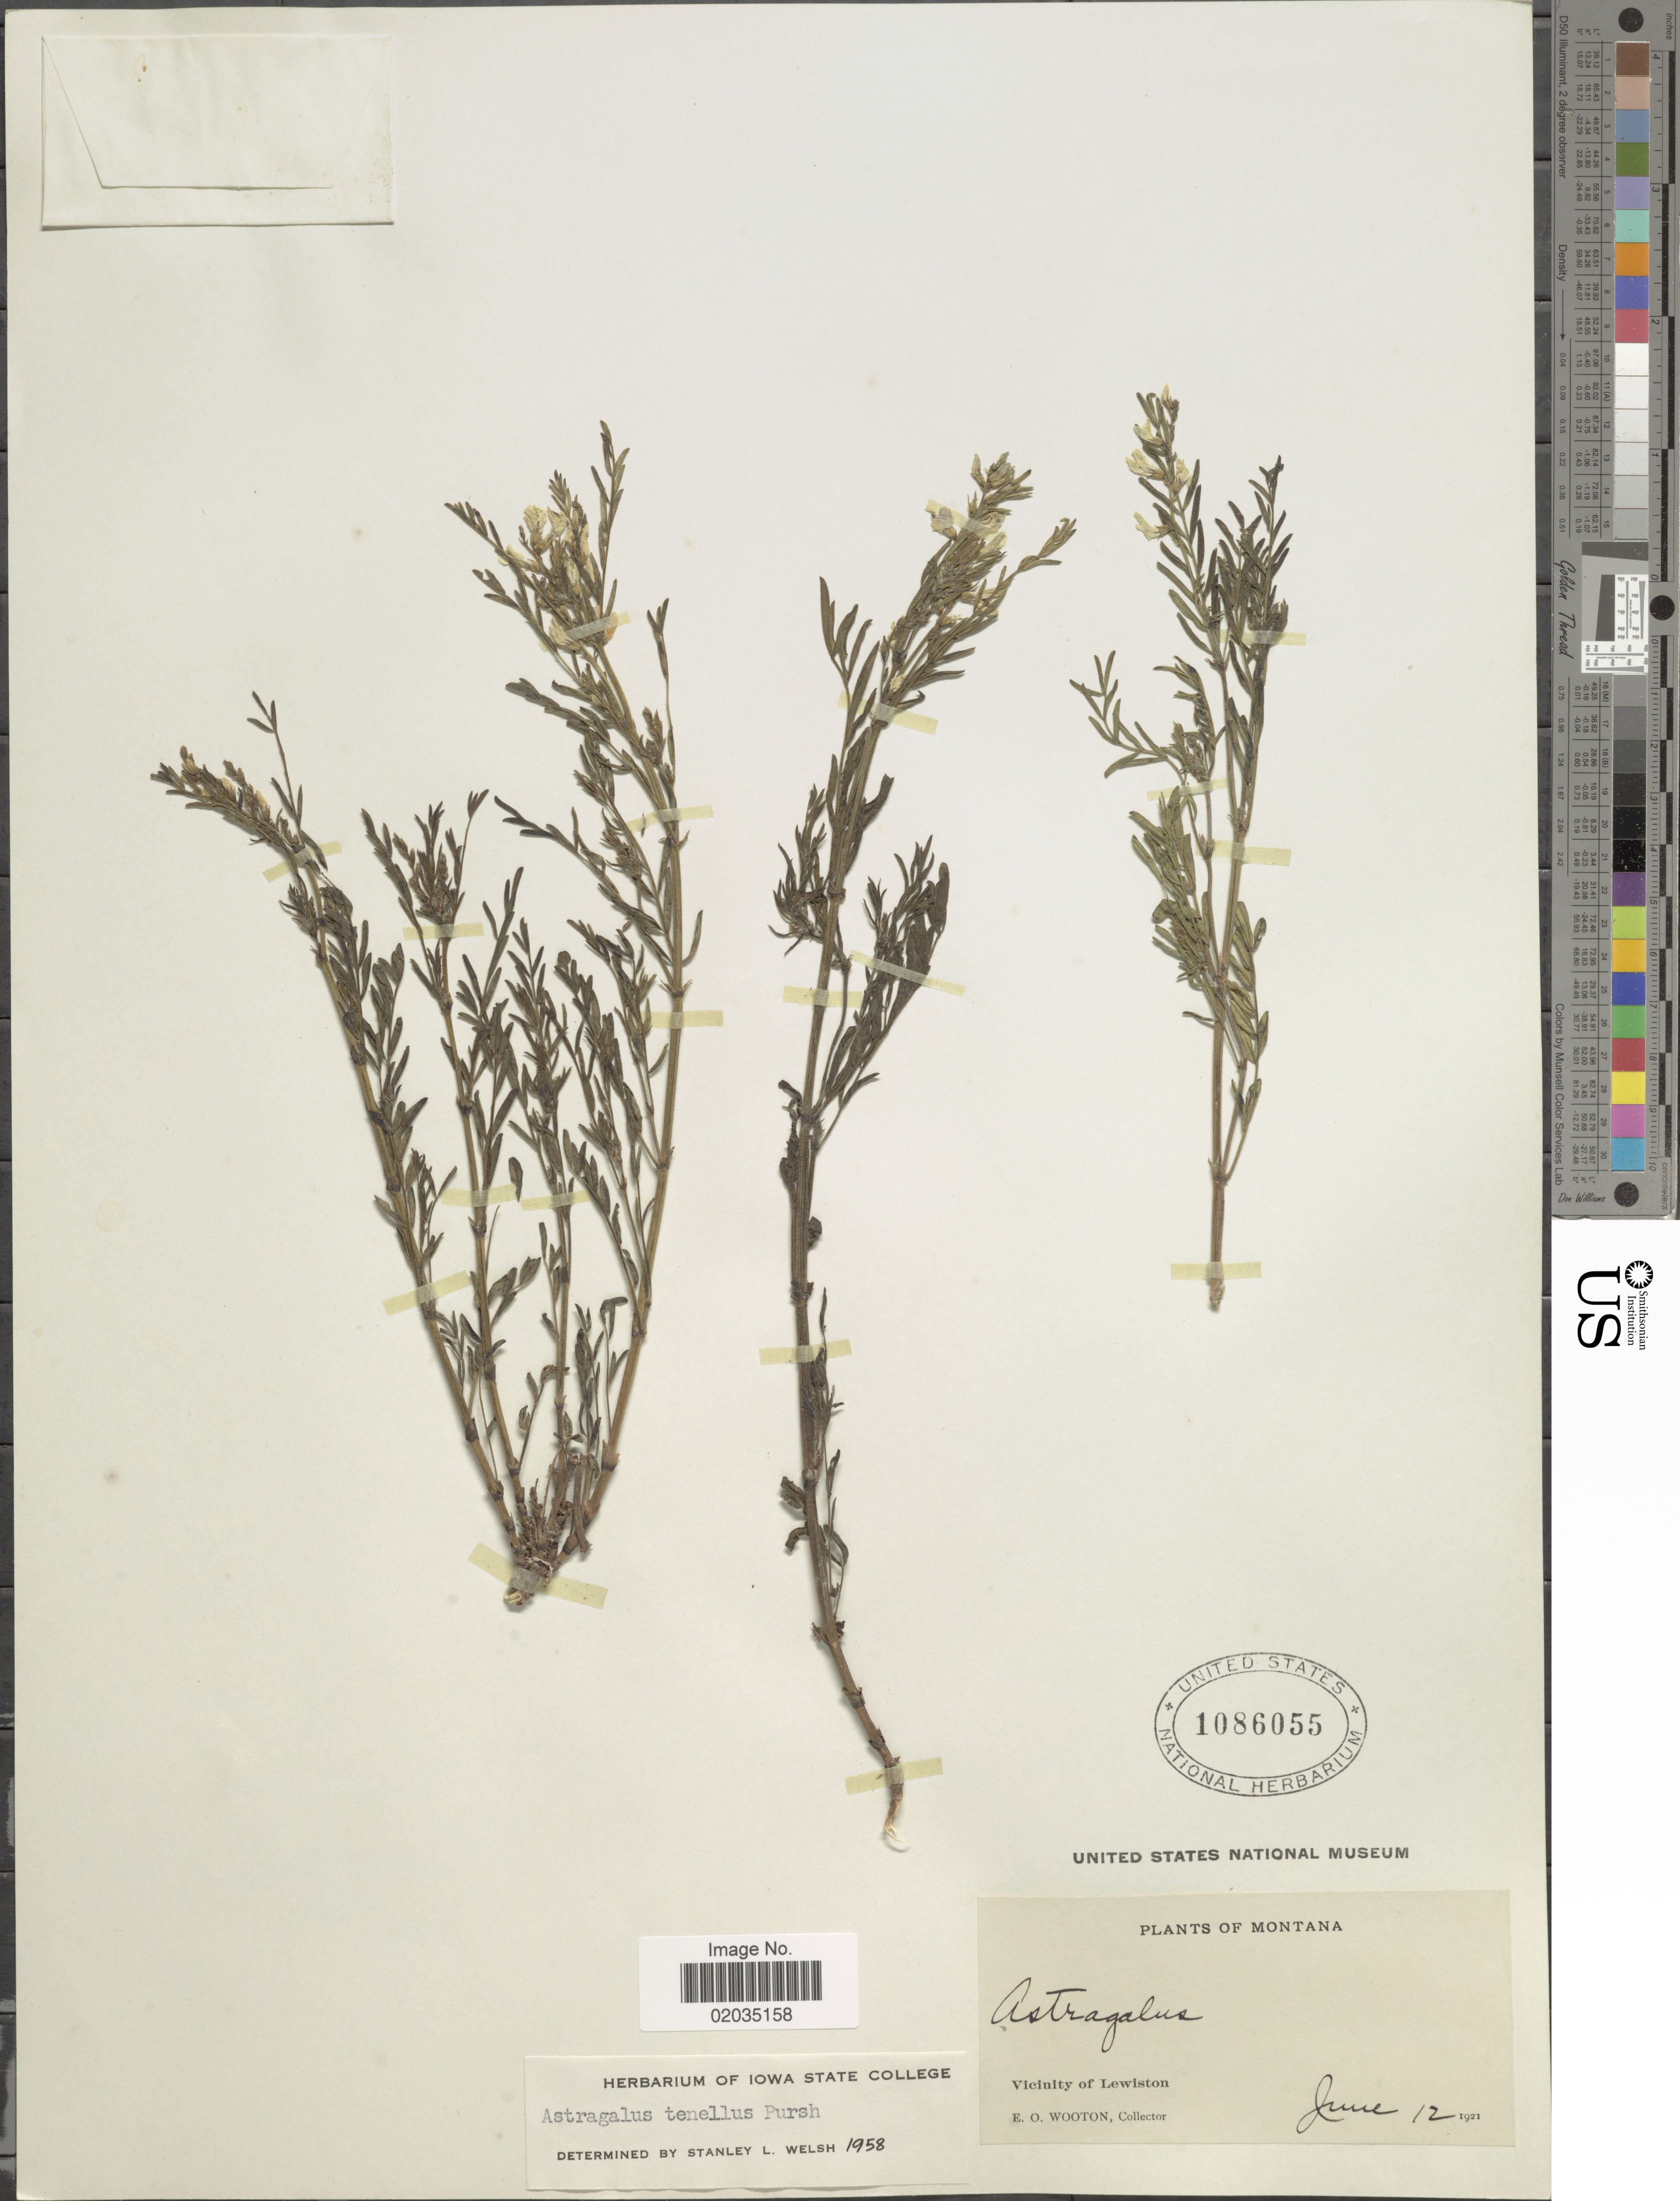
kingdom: Plantae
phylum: Tracheophyta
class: Magnoliopsida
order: Fabales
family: Fabaceae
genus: Astragalus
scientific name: Astragalus tenellus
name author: Pursh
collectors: E. O. Wooton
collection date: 1921-06-12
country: United States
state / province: Montana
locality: Vicinity of Lewiston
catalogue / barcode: US 1086055